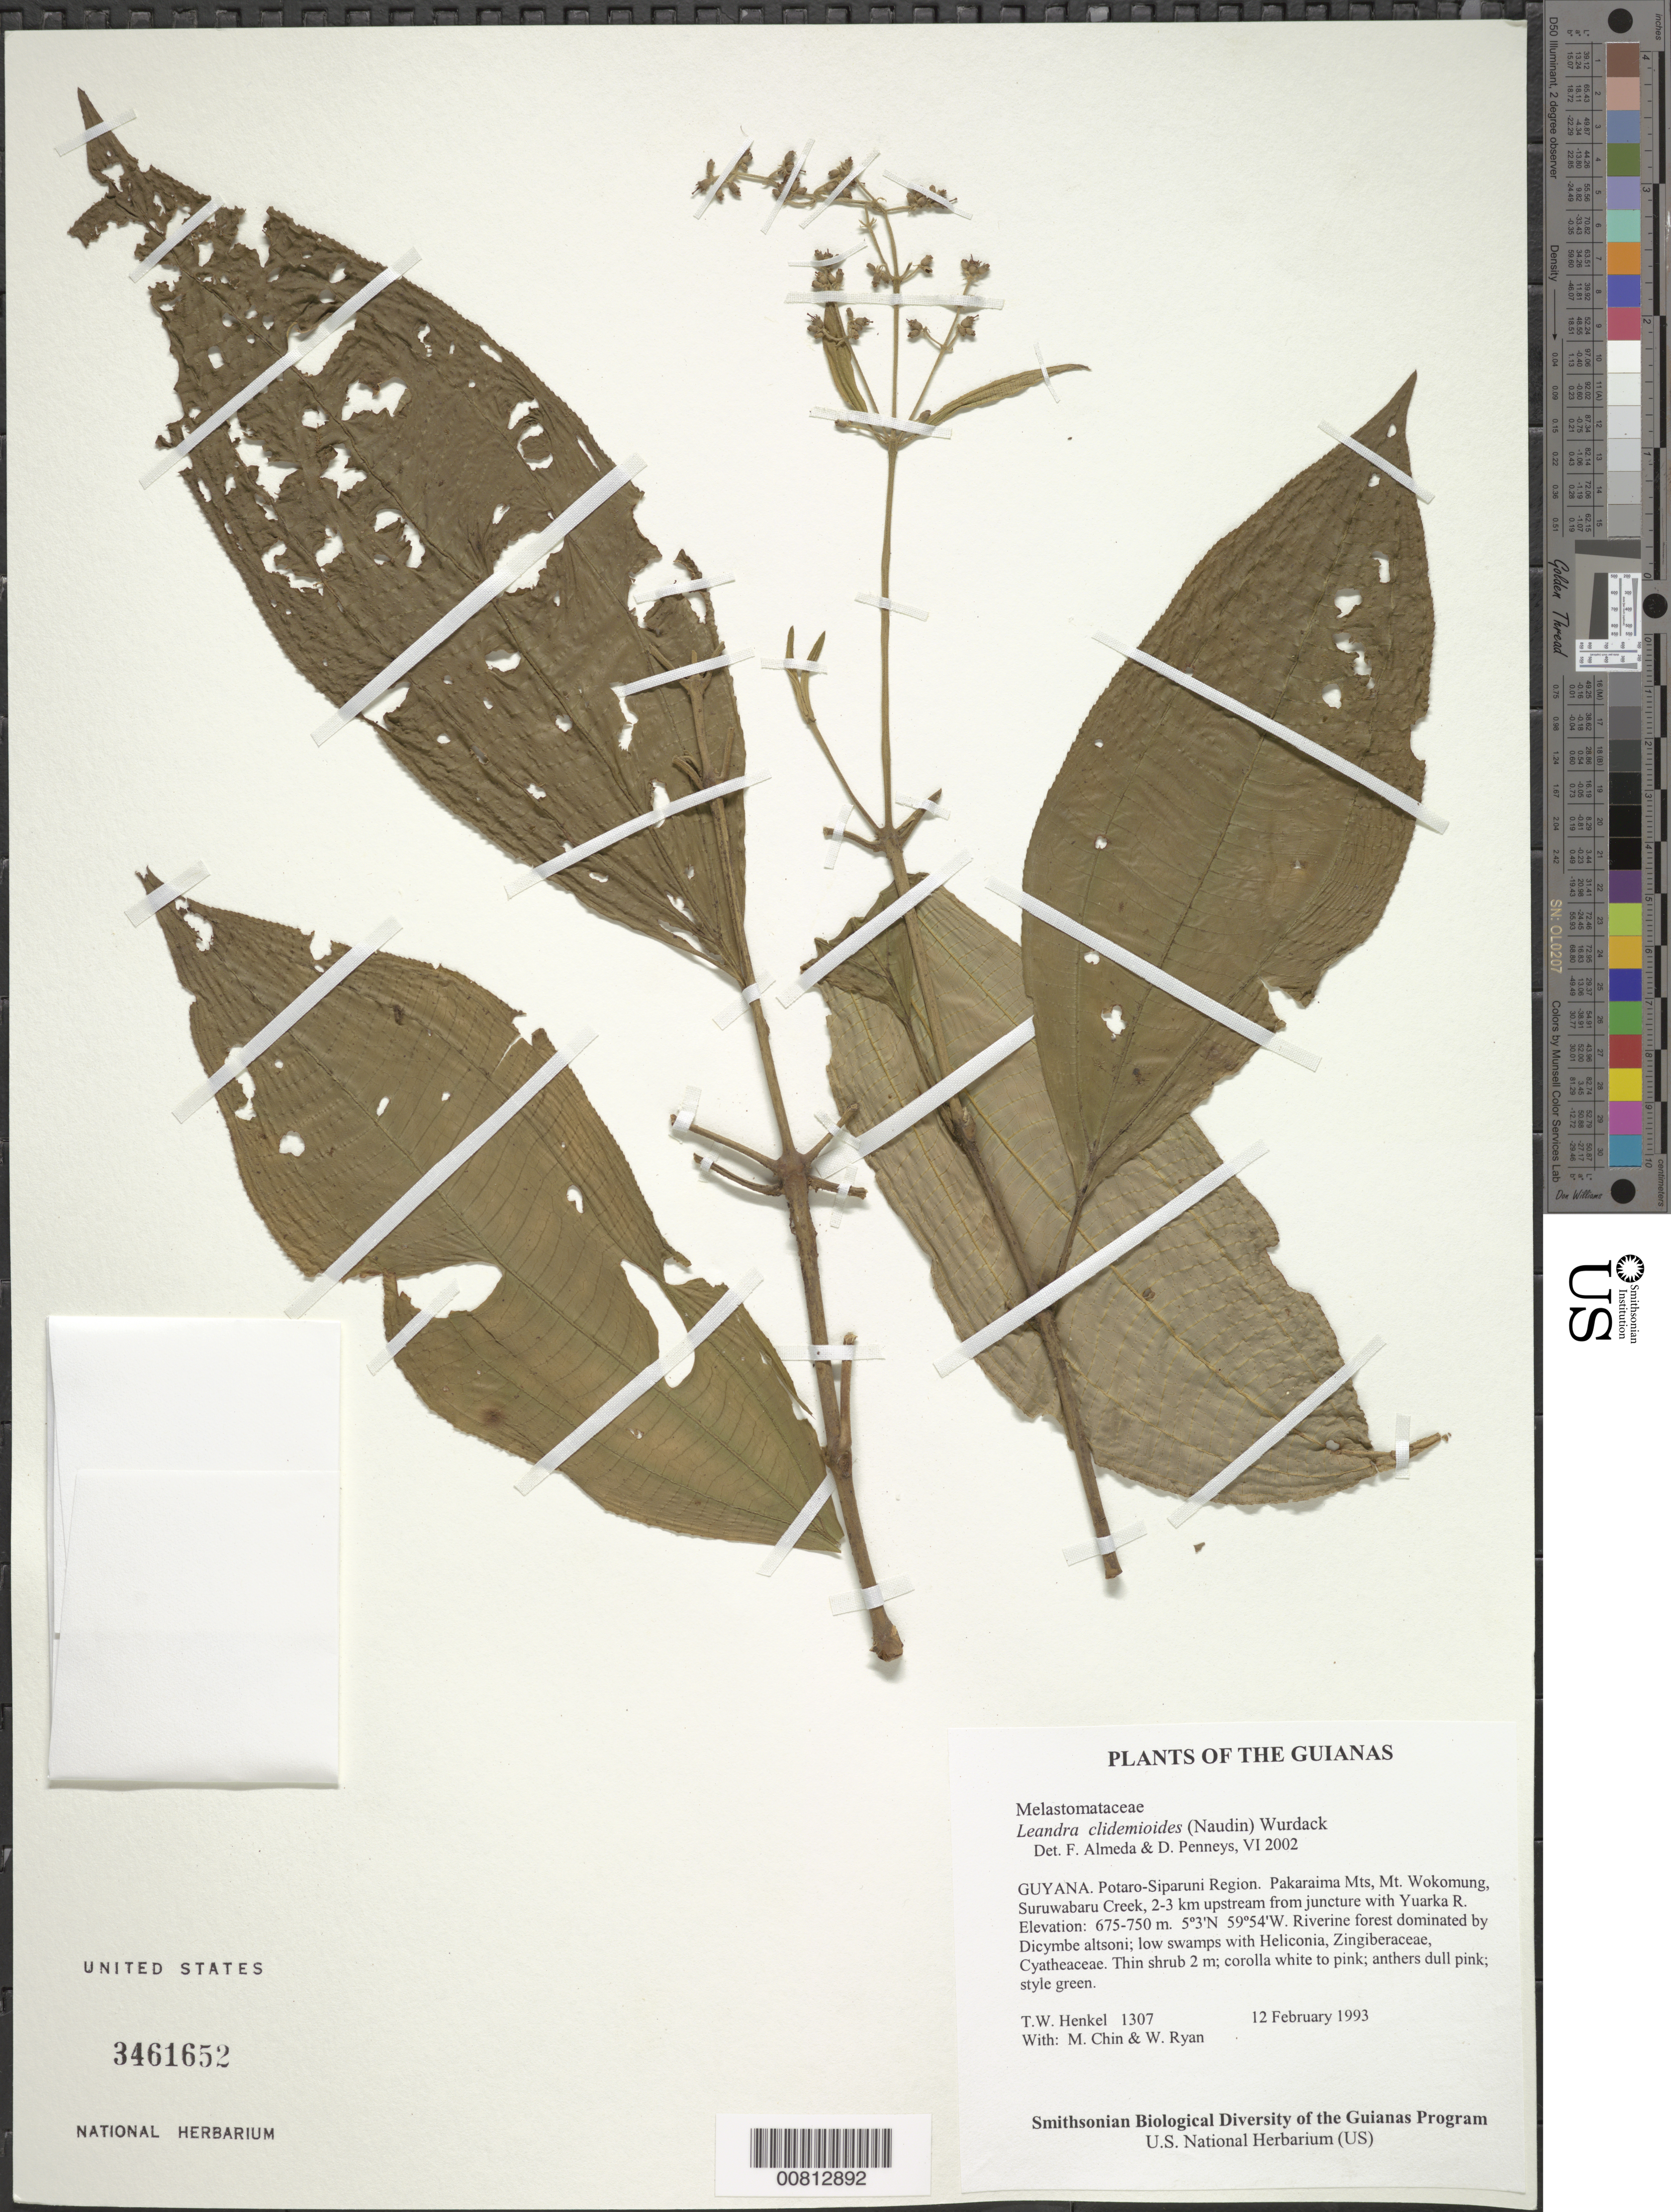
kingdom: Plantae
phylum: Tracheophyta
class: Magnoliopsida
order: Myrtales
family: Melastomataceae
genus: Leandra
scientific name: Leandra clidemioides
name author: (Naudin) Wurdack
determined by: Almeda, F.; Penneys, D. S.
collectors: T. Henkel, M. Chin & W. Ryan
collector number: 1307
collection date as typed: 12 February 1993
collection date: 1993-02-12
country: Guyana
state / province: Potaro-Siparuni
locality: Pakaraima Mts, Mt. Wokomung, Suruwabaru Creek, 2-3 km upstream from juncture with Yuarka R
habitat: Riverine forest dominated by Dicymbe altsoni; low swamps with Heliconia, Zingiberaceae, Cyatheaceae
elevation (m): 675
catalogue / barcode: US 3461652